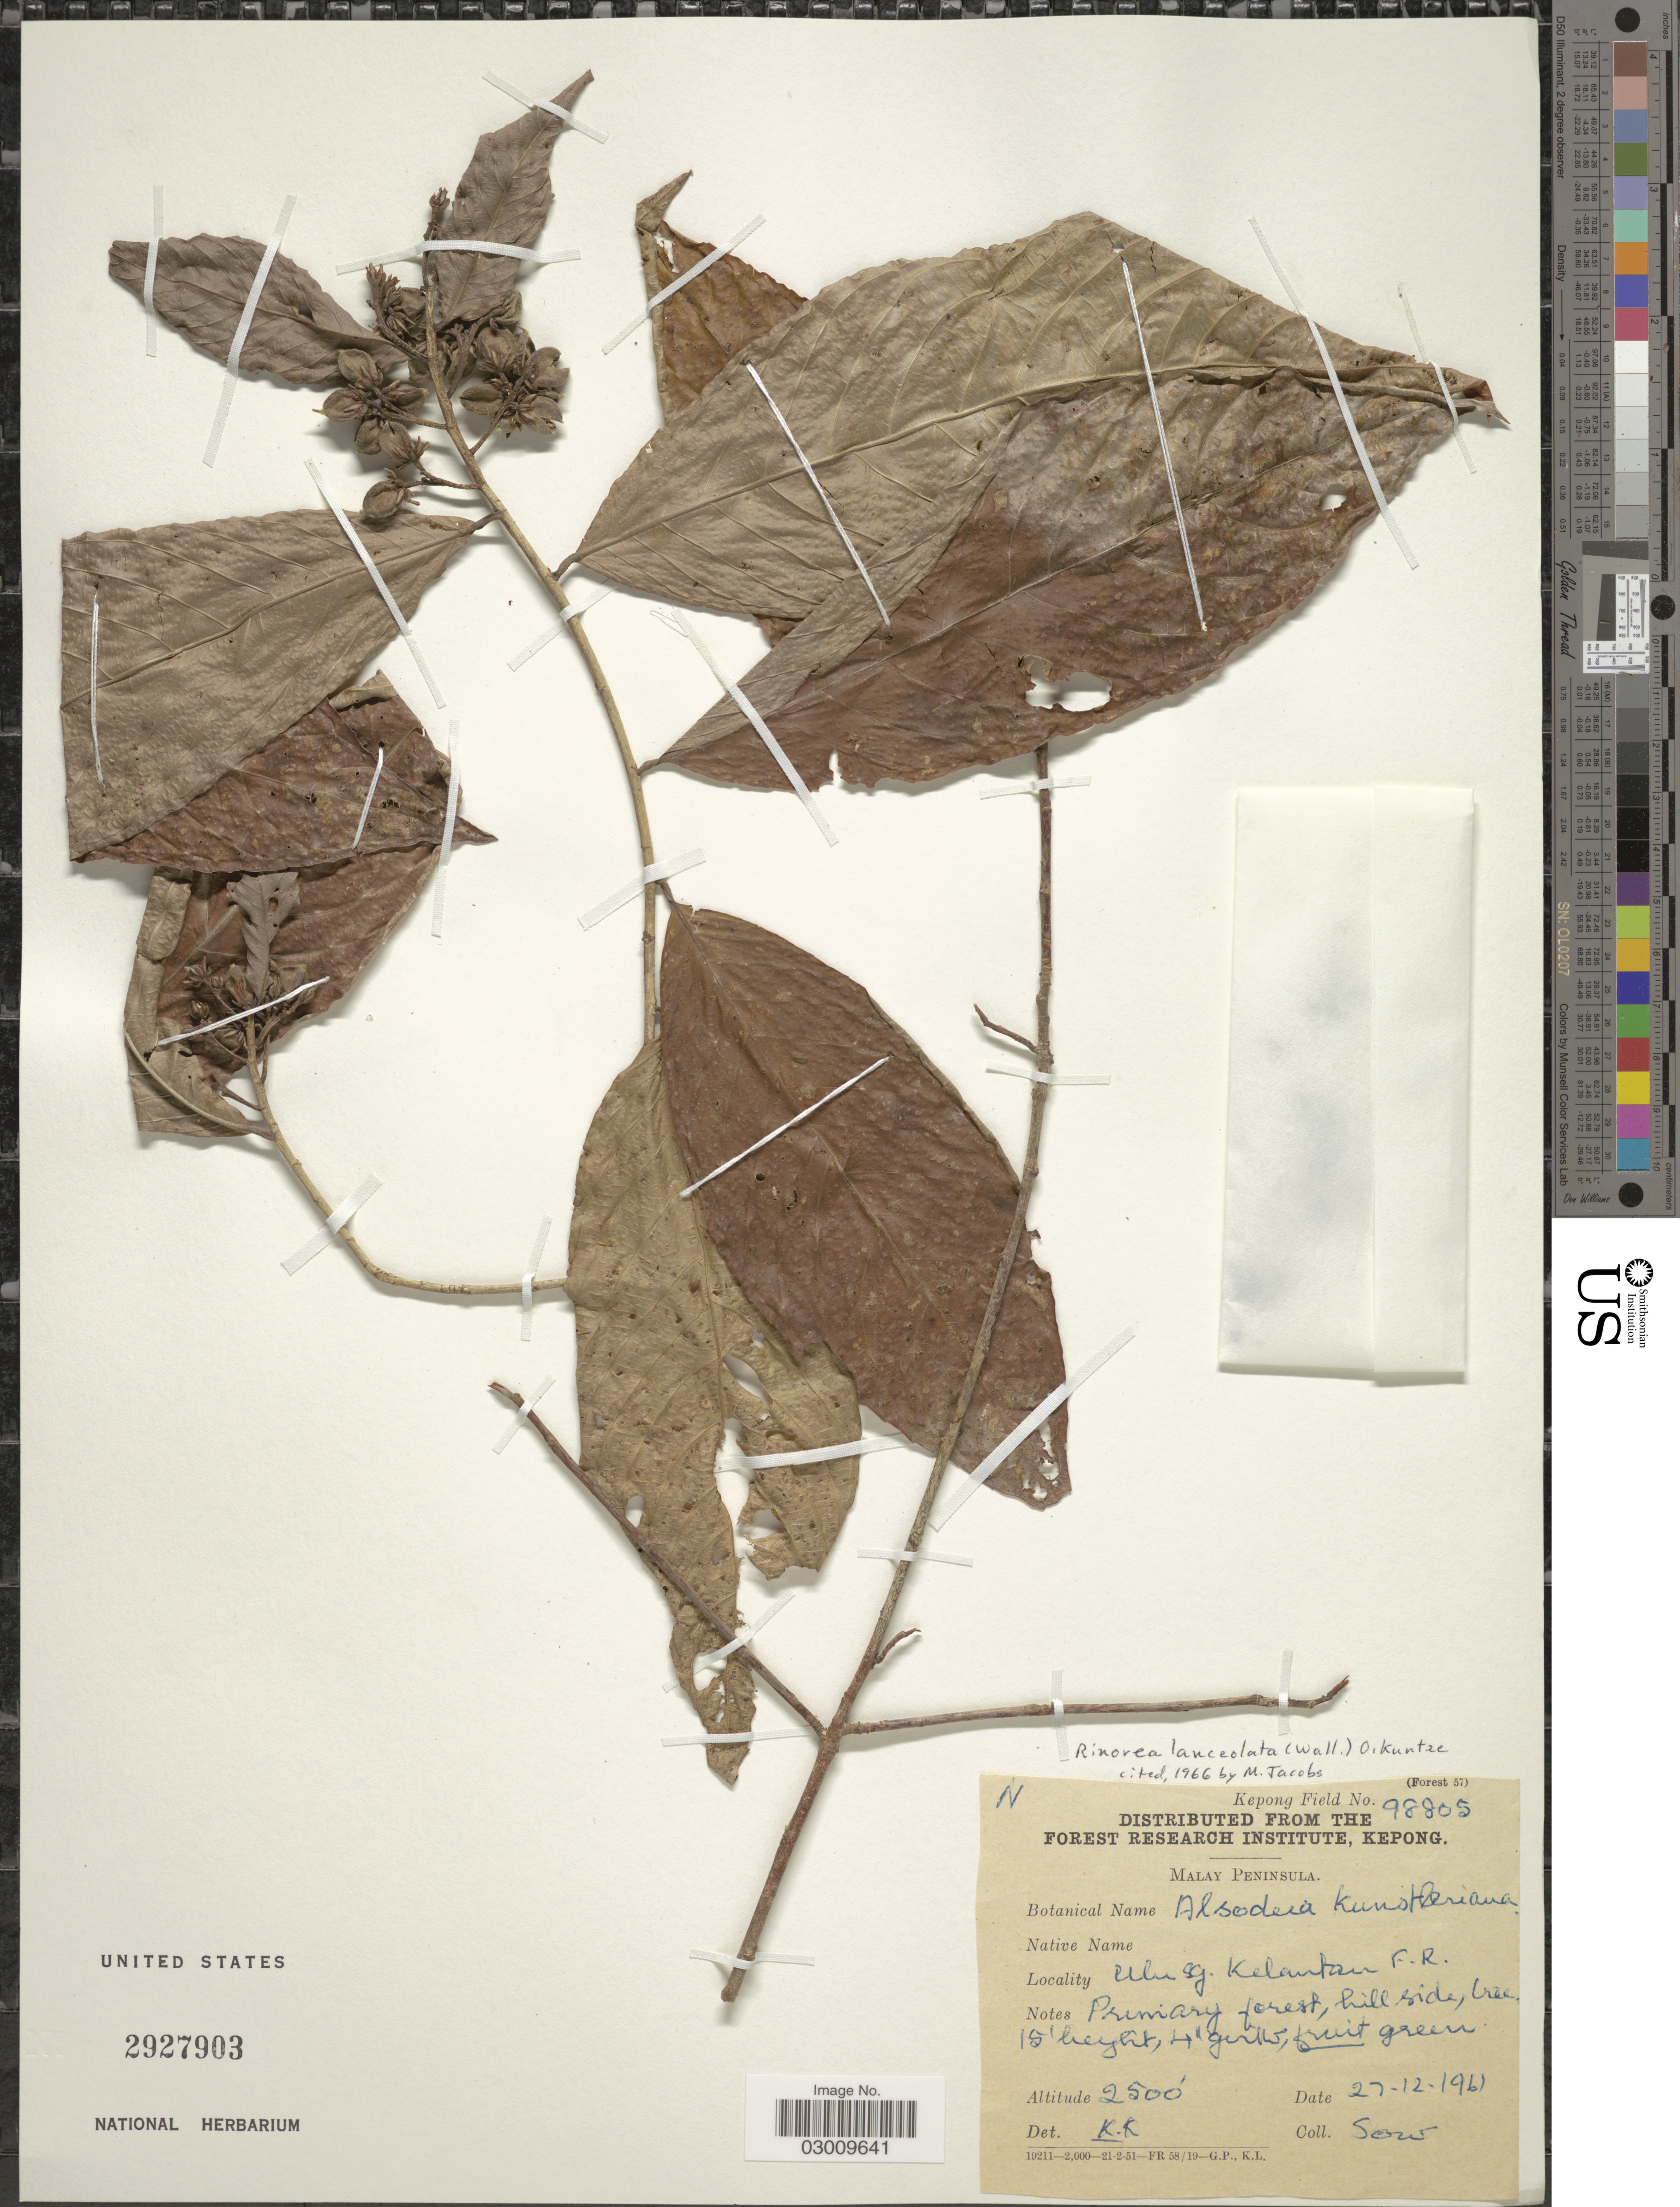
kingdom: Plantae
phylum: Tracheophyta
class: Magnoliopsida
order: Malpighiales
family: Violaceae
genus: Rinorea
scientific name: Rinorea lanceolata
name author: (Wall.) Kuntze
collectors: -. Sow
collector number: Kepong Field 98805?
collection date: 1961-12-27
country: Malaysia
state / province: Kelantan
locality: Malay Peninsula. Ulu sg Kelantan F.R.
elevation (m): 762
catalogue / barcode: US 2927903